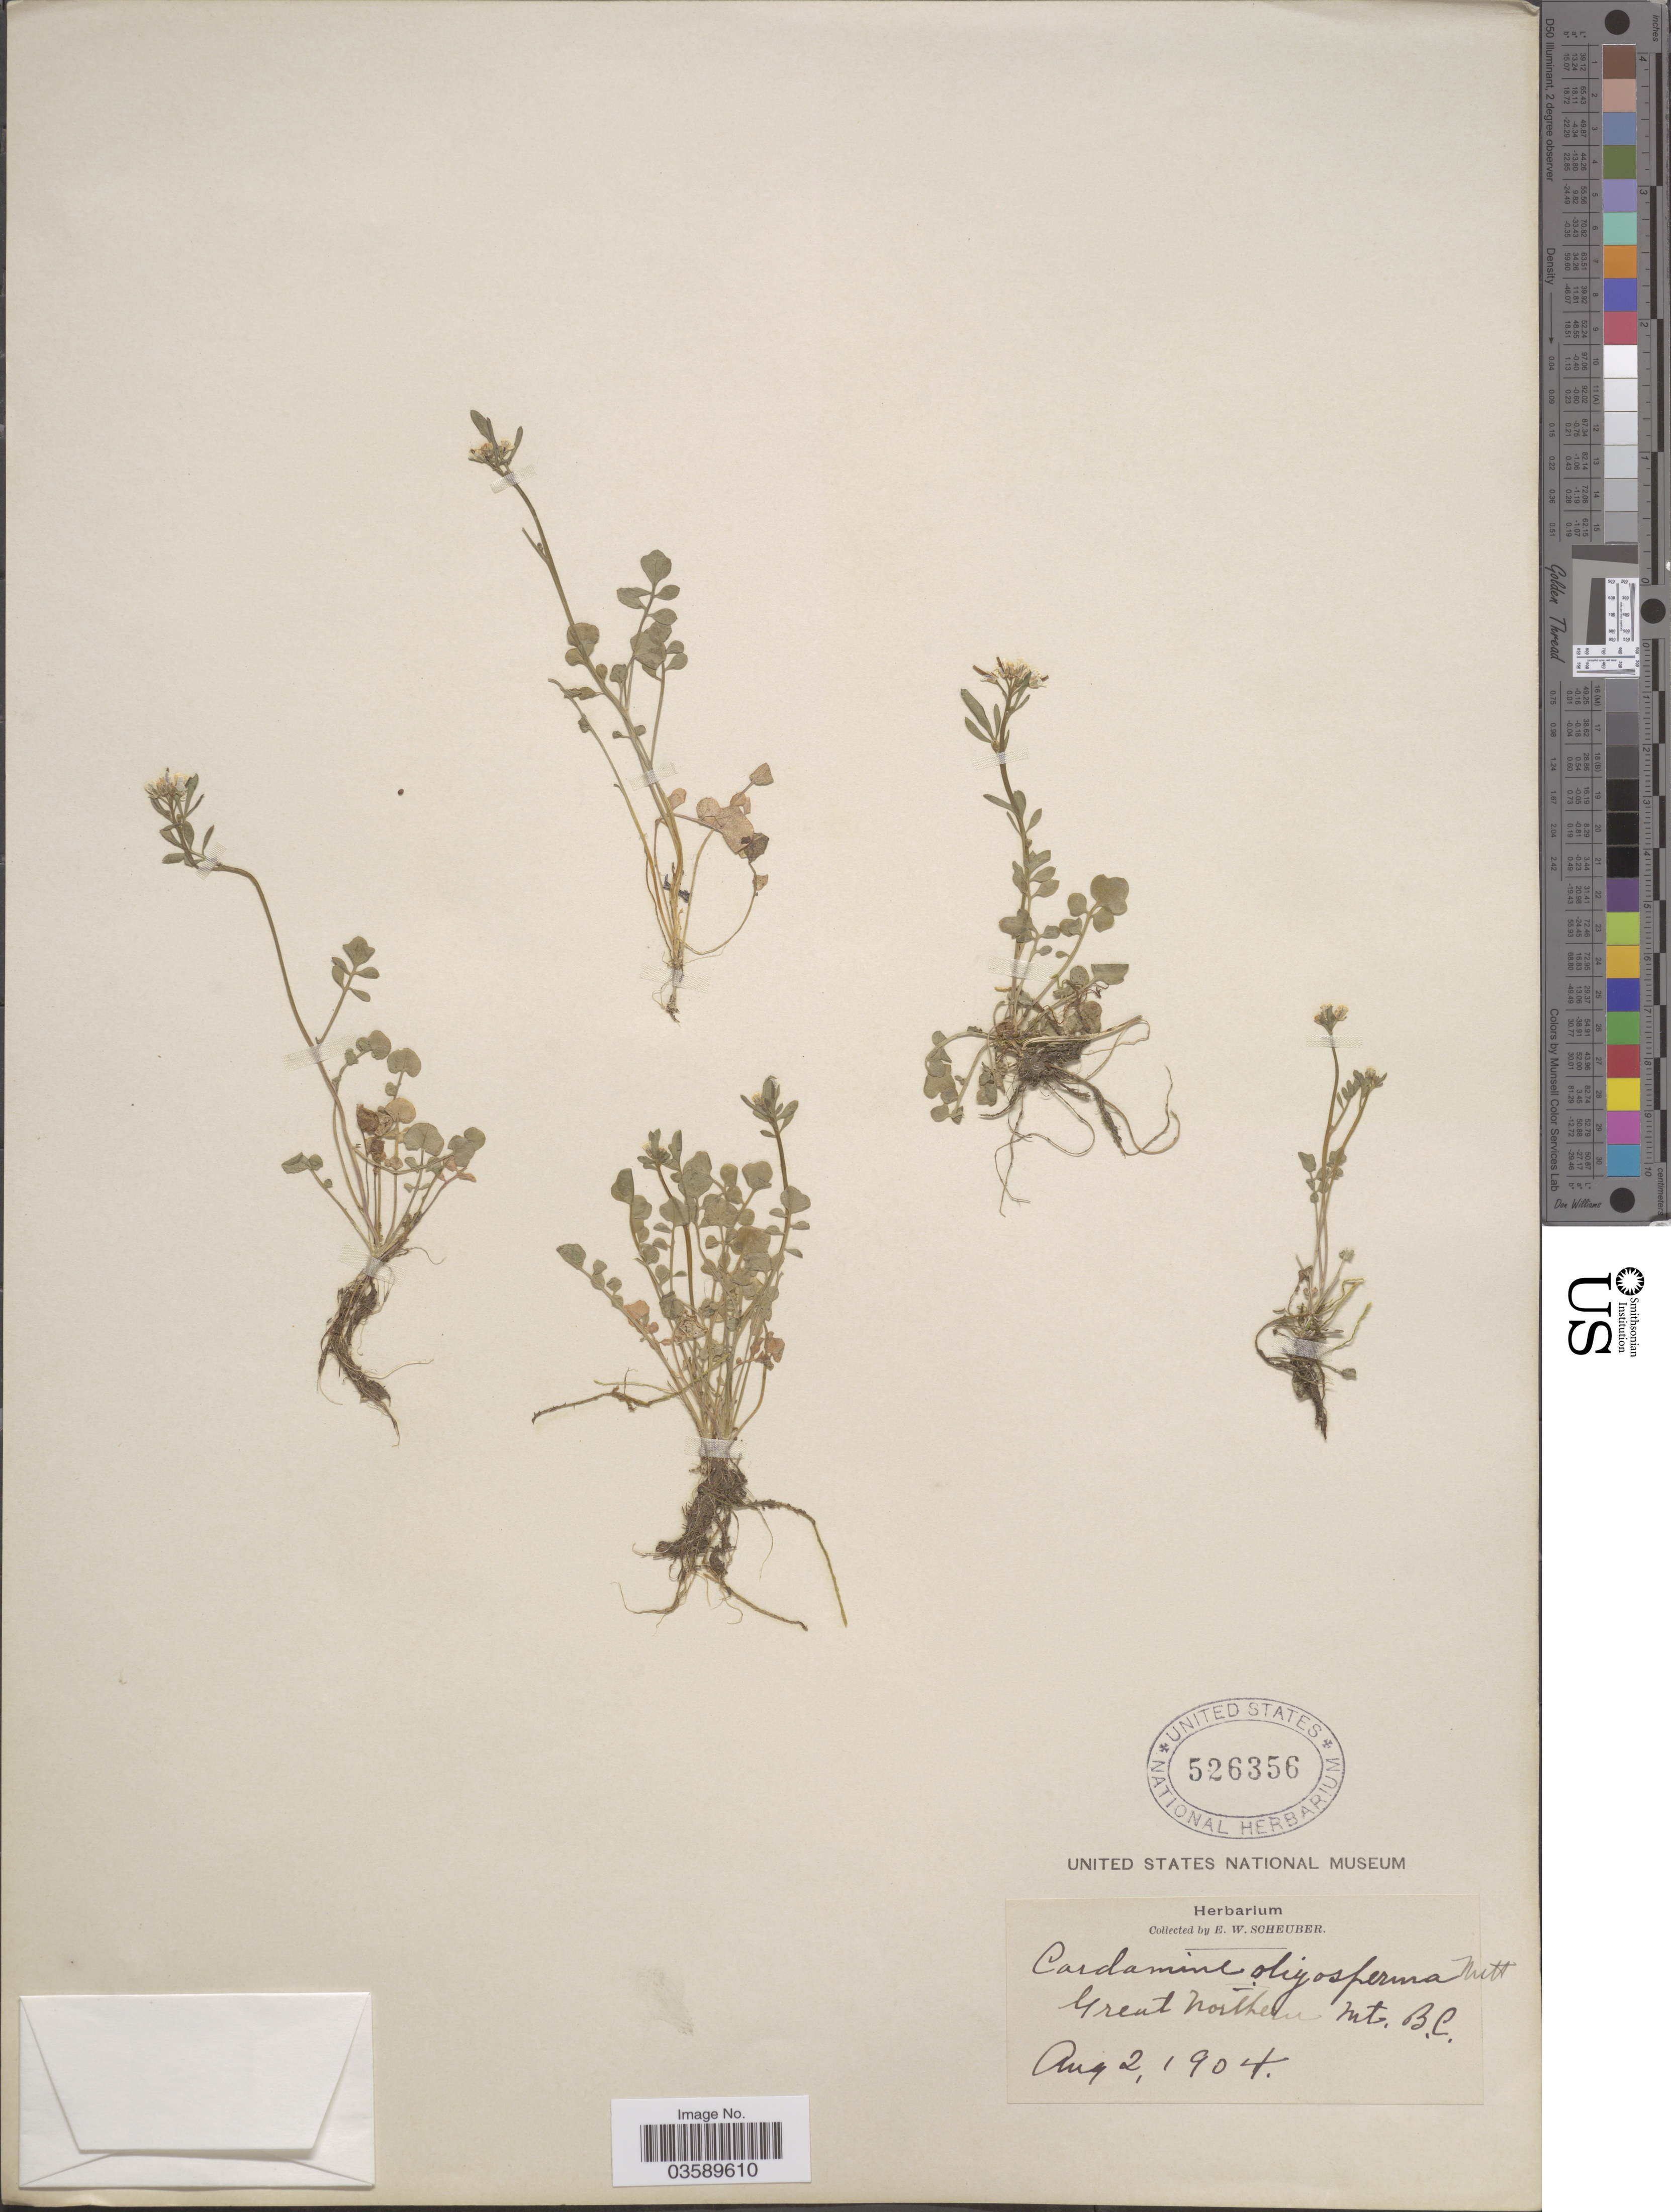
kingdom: Plantae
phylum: Tracheophyta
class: Magnoliopsida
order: Brassicales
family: Brassicaceae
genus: Cardamine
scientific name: Cardamine oligosperma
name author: Nutt.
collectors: E. Scheuber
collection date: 1904-08-02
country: Canada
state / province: British Columbia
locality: Great Northern Mt.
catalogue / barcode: US 526356